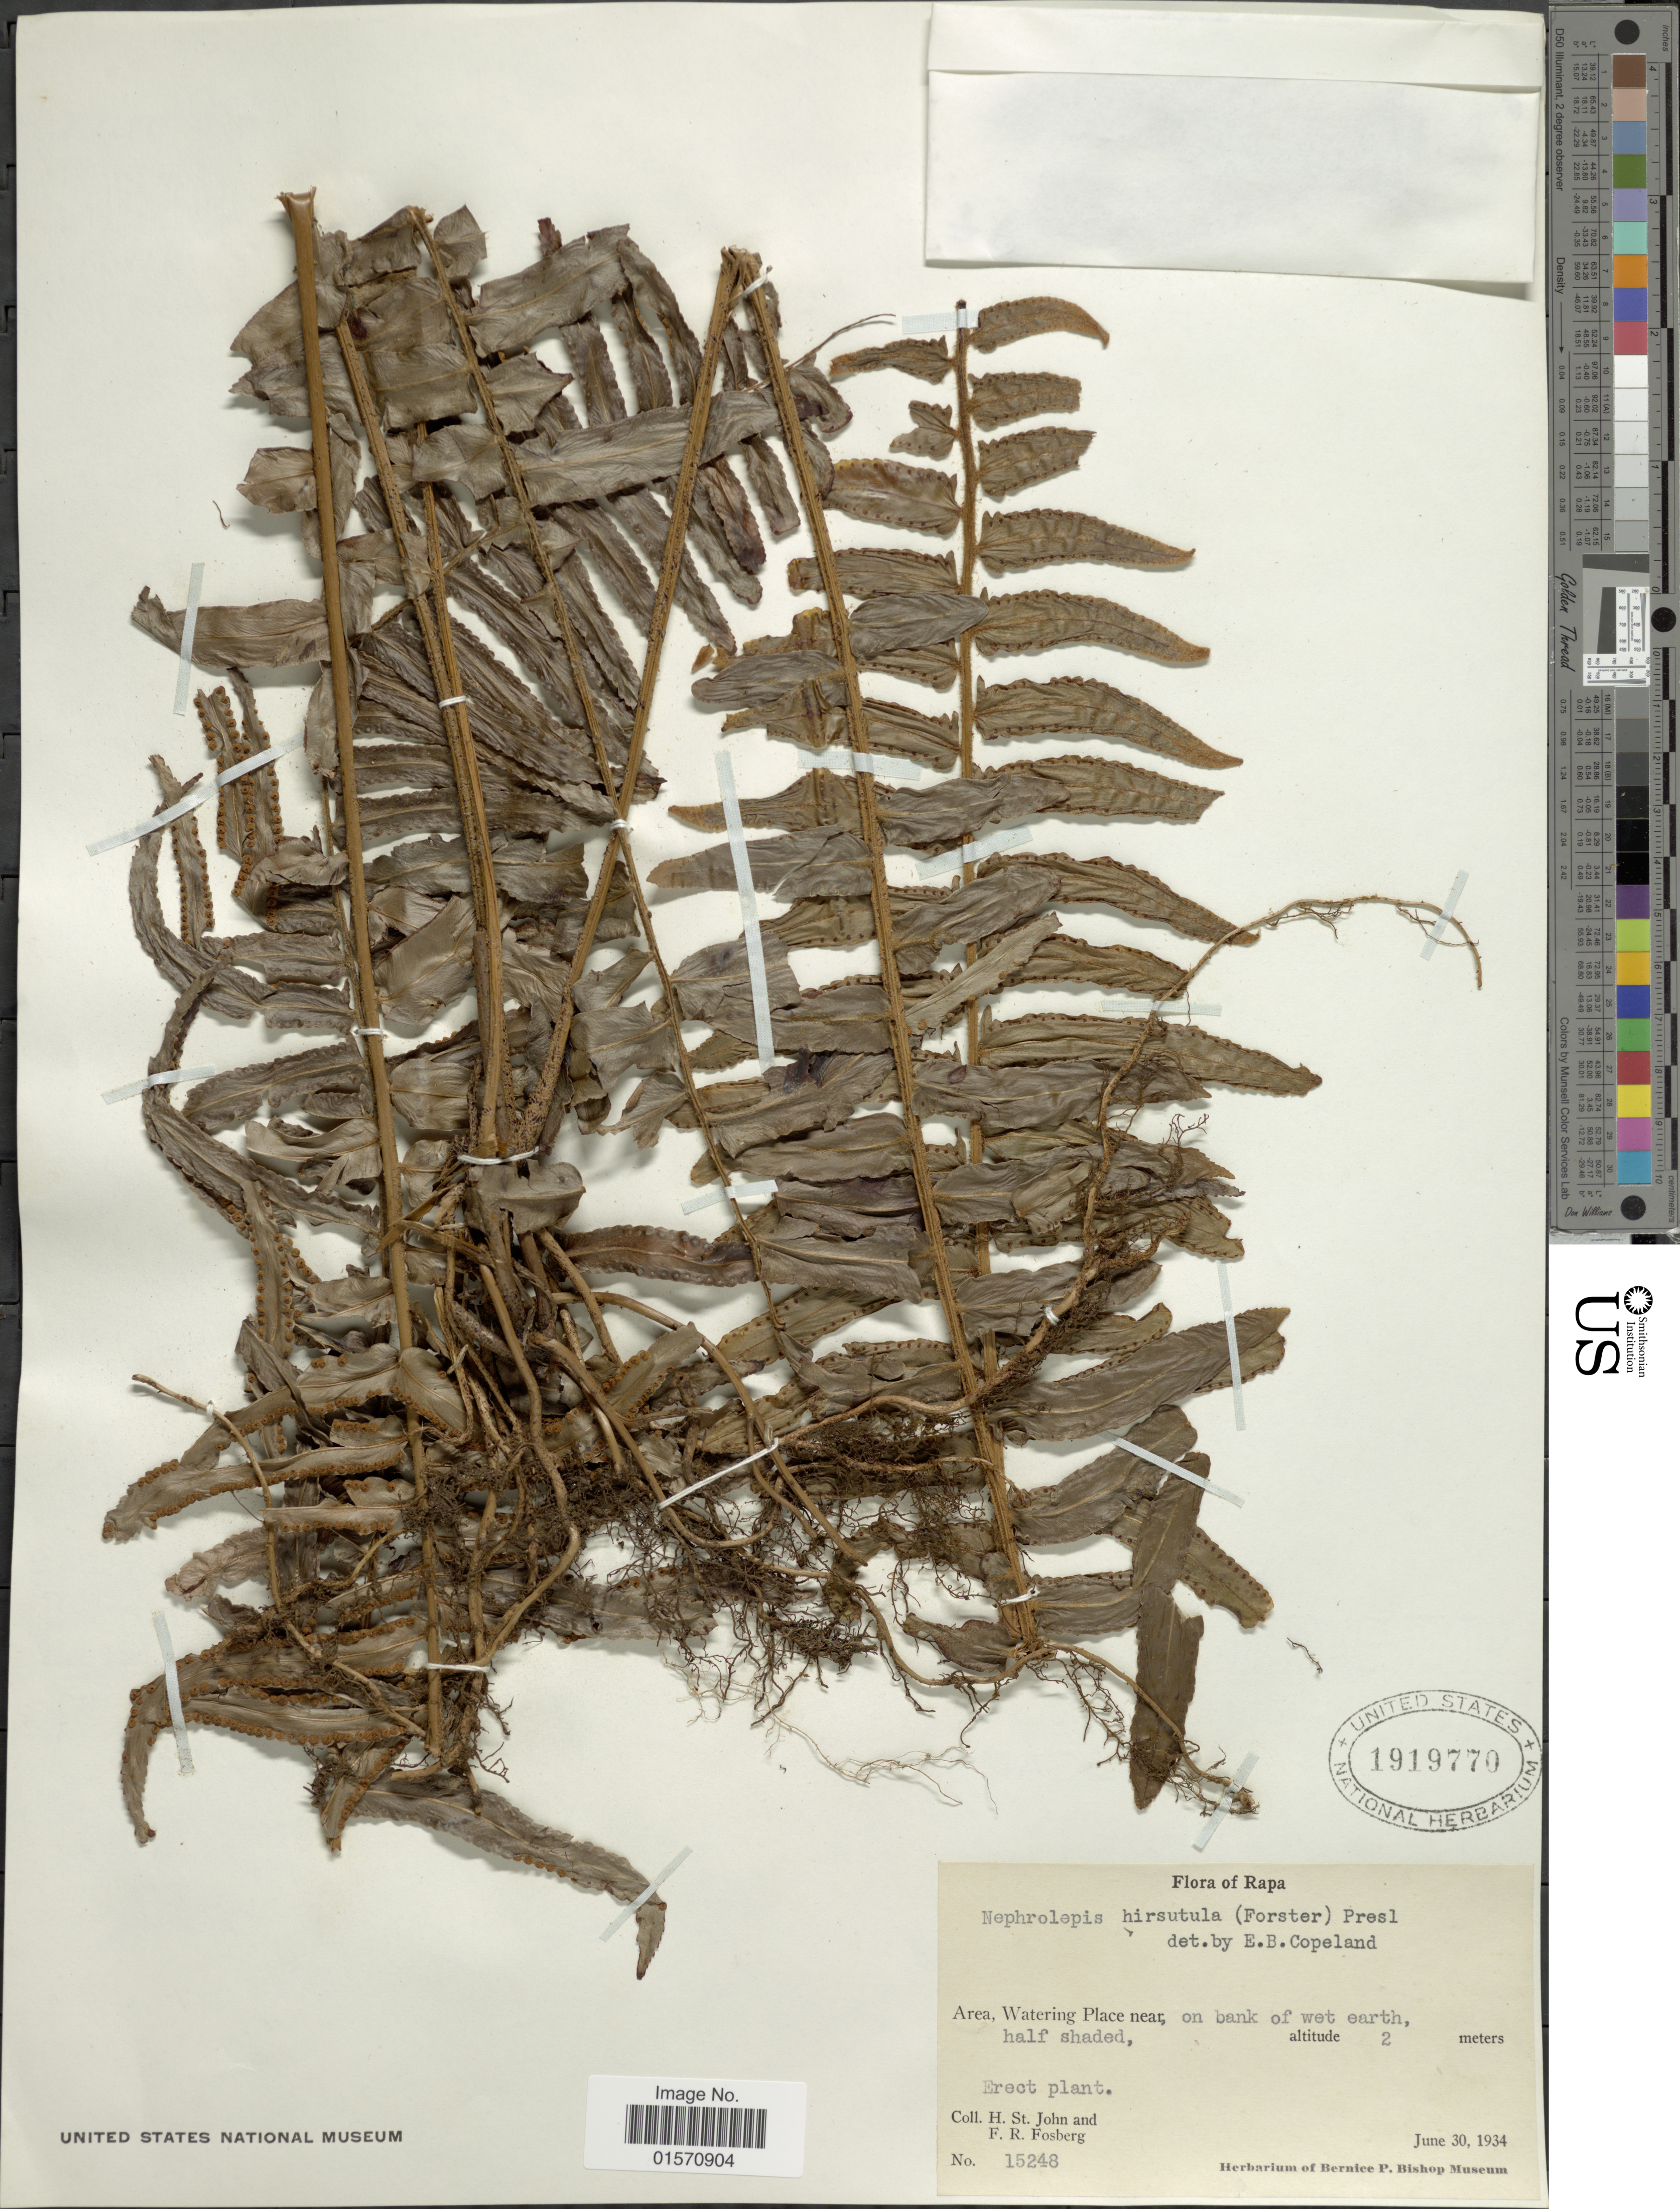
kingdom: Plantae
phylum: Tracheophyta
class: Polypodiopsida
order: Polypodiales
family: Nephrolepidaceae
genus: Nephrolepis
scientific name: Nephrolepis hirsutula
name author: (G. Forst.) C. Presl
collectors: H. St. John & F. R. Fosberg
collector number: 15248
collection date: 1934-06-30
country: French Polynesia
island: Rapa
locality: Rapa. Area, Watering Place near, on bank of wet earth, half shaded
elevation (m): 2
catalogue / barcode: US 1919770